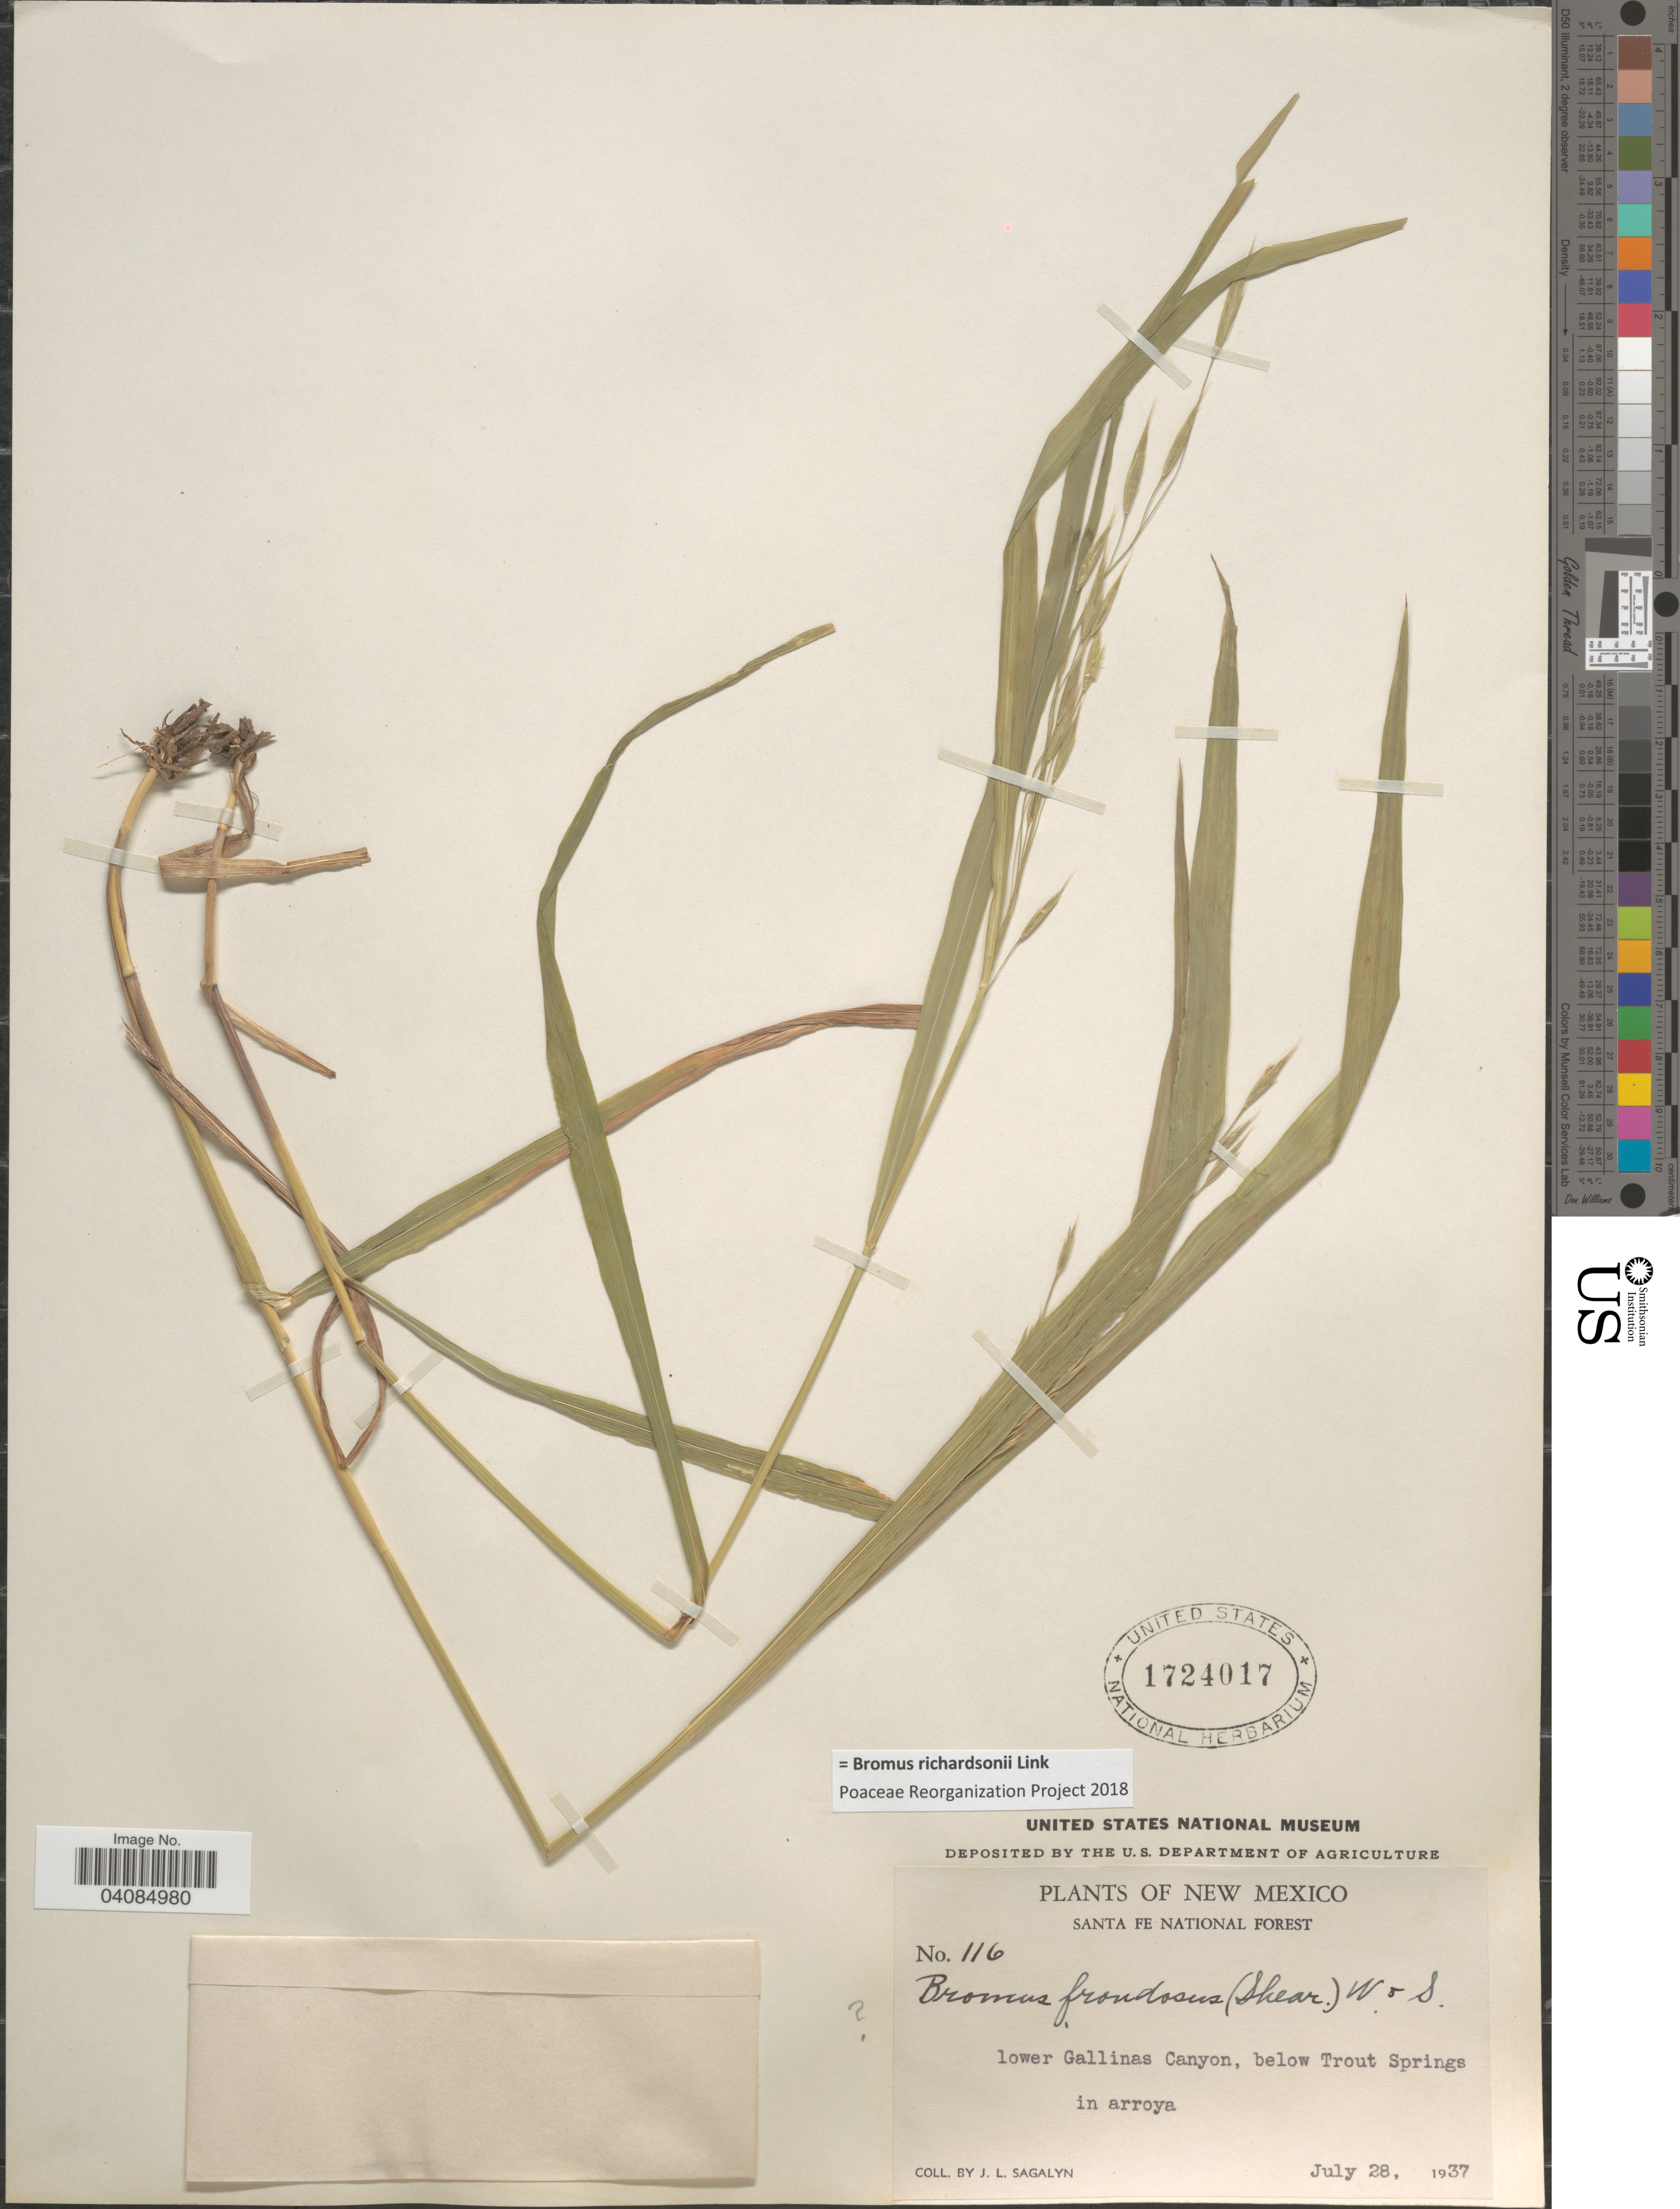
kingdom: Plantae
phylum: Tracheophyta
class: Liliopsida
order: Poales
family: Poaceae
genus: Bromus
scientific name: Bromus racemosus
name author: L.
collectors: J. Sagalyn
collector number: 116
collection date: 1937-07-28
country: United States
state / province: New Mexico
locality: Santa Fe National Forest. Lower Gallinas Canyon, below Trout Springs in arroya.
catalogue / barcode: US 1724017